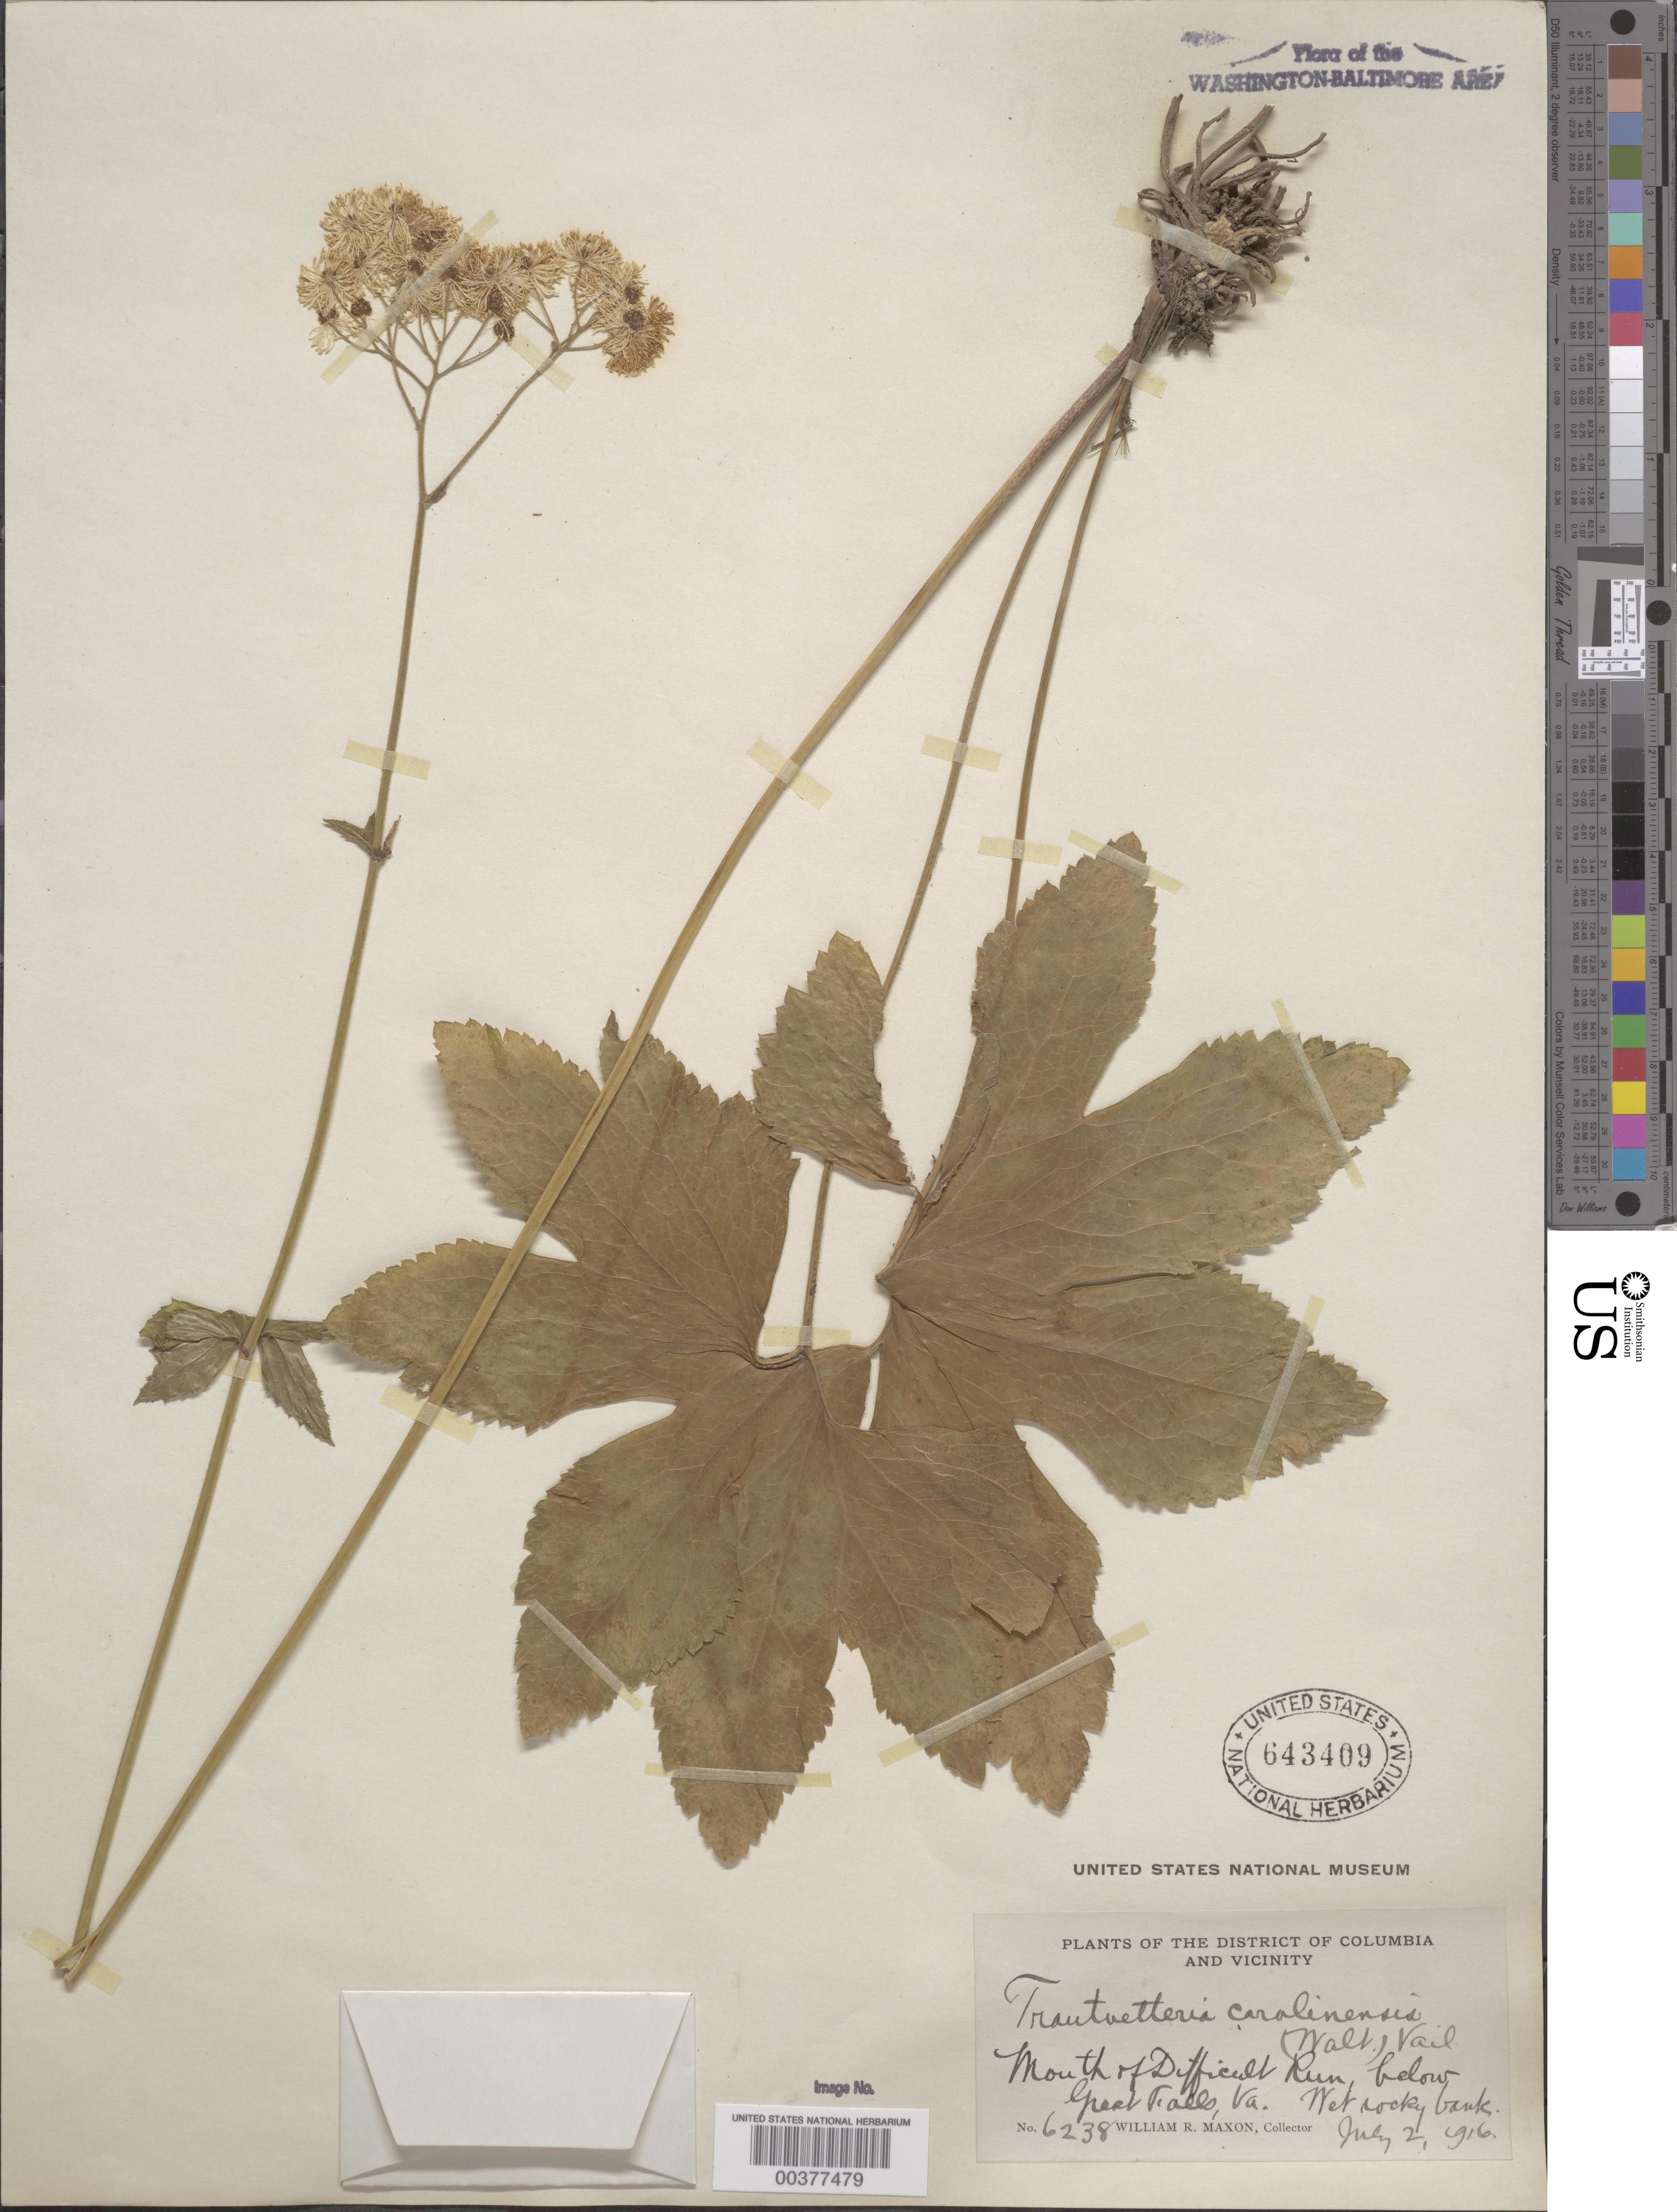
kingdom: Plantae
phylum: Tracheophyta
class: Magnoliopsida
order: Ranunculales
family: Ranunculaceae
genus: Trautvetteria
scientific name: Trautvetteria caroliniensis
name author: (Walter) Vail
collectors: W. R. Maxon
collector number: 6238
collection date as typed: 02 Jul 1916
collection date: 1916-07-02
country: United States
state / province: Virginia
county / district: Fairfax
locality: Difficult Run C. and O. Canal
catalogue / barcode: US 643409